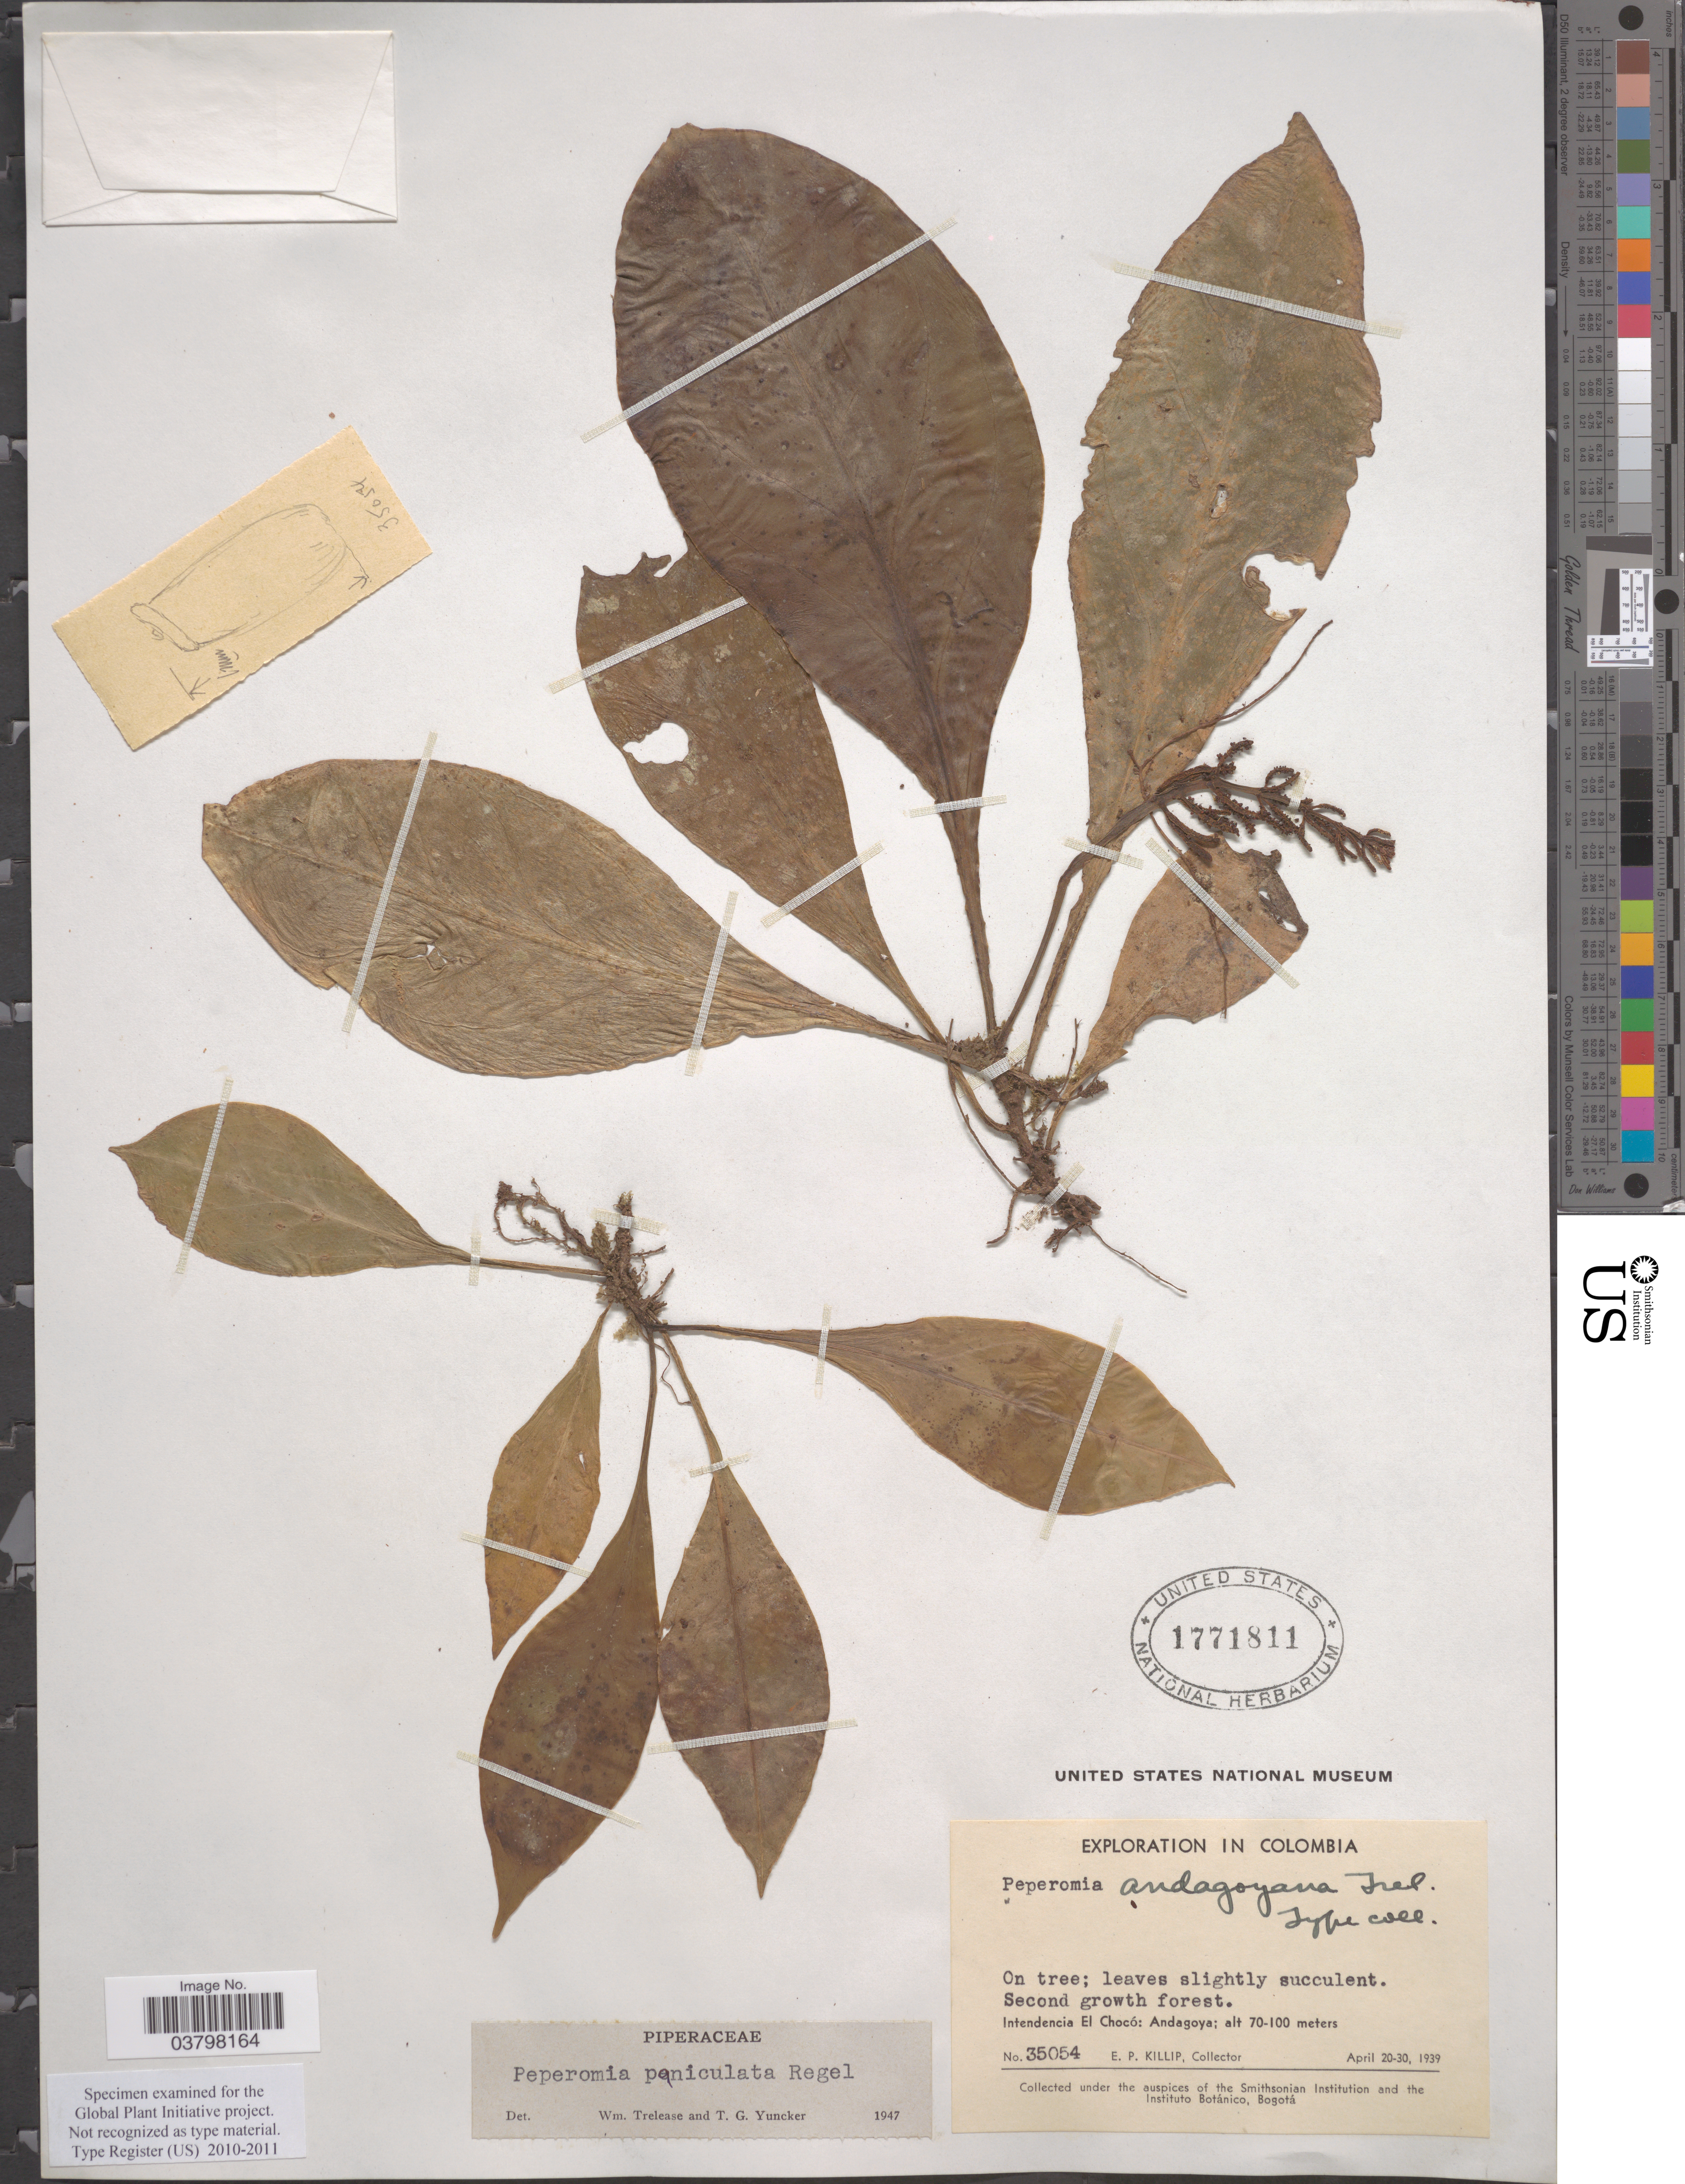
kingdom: Plantae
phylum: Tracheophyta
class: Magnoliopsida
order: Piperales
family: Piperaceae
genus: Peperomia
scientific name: Peperomia pernambucensis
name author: Miq.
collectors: E. P. Killip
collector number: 35054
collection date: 1939-04-20/1939-04-30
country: Colombia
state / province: Chocó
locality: Intendencia El Chocó: Andagoya.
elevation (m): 70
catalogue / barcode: US 1771811